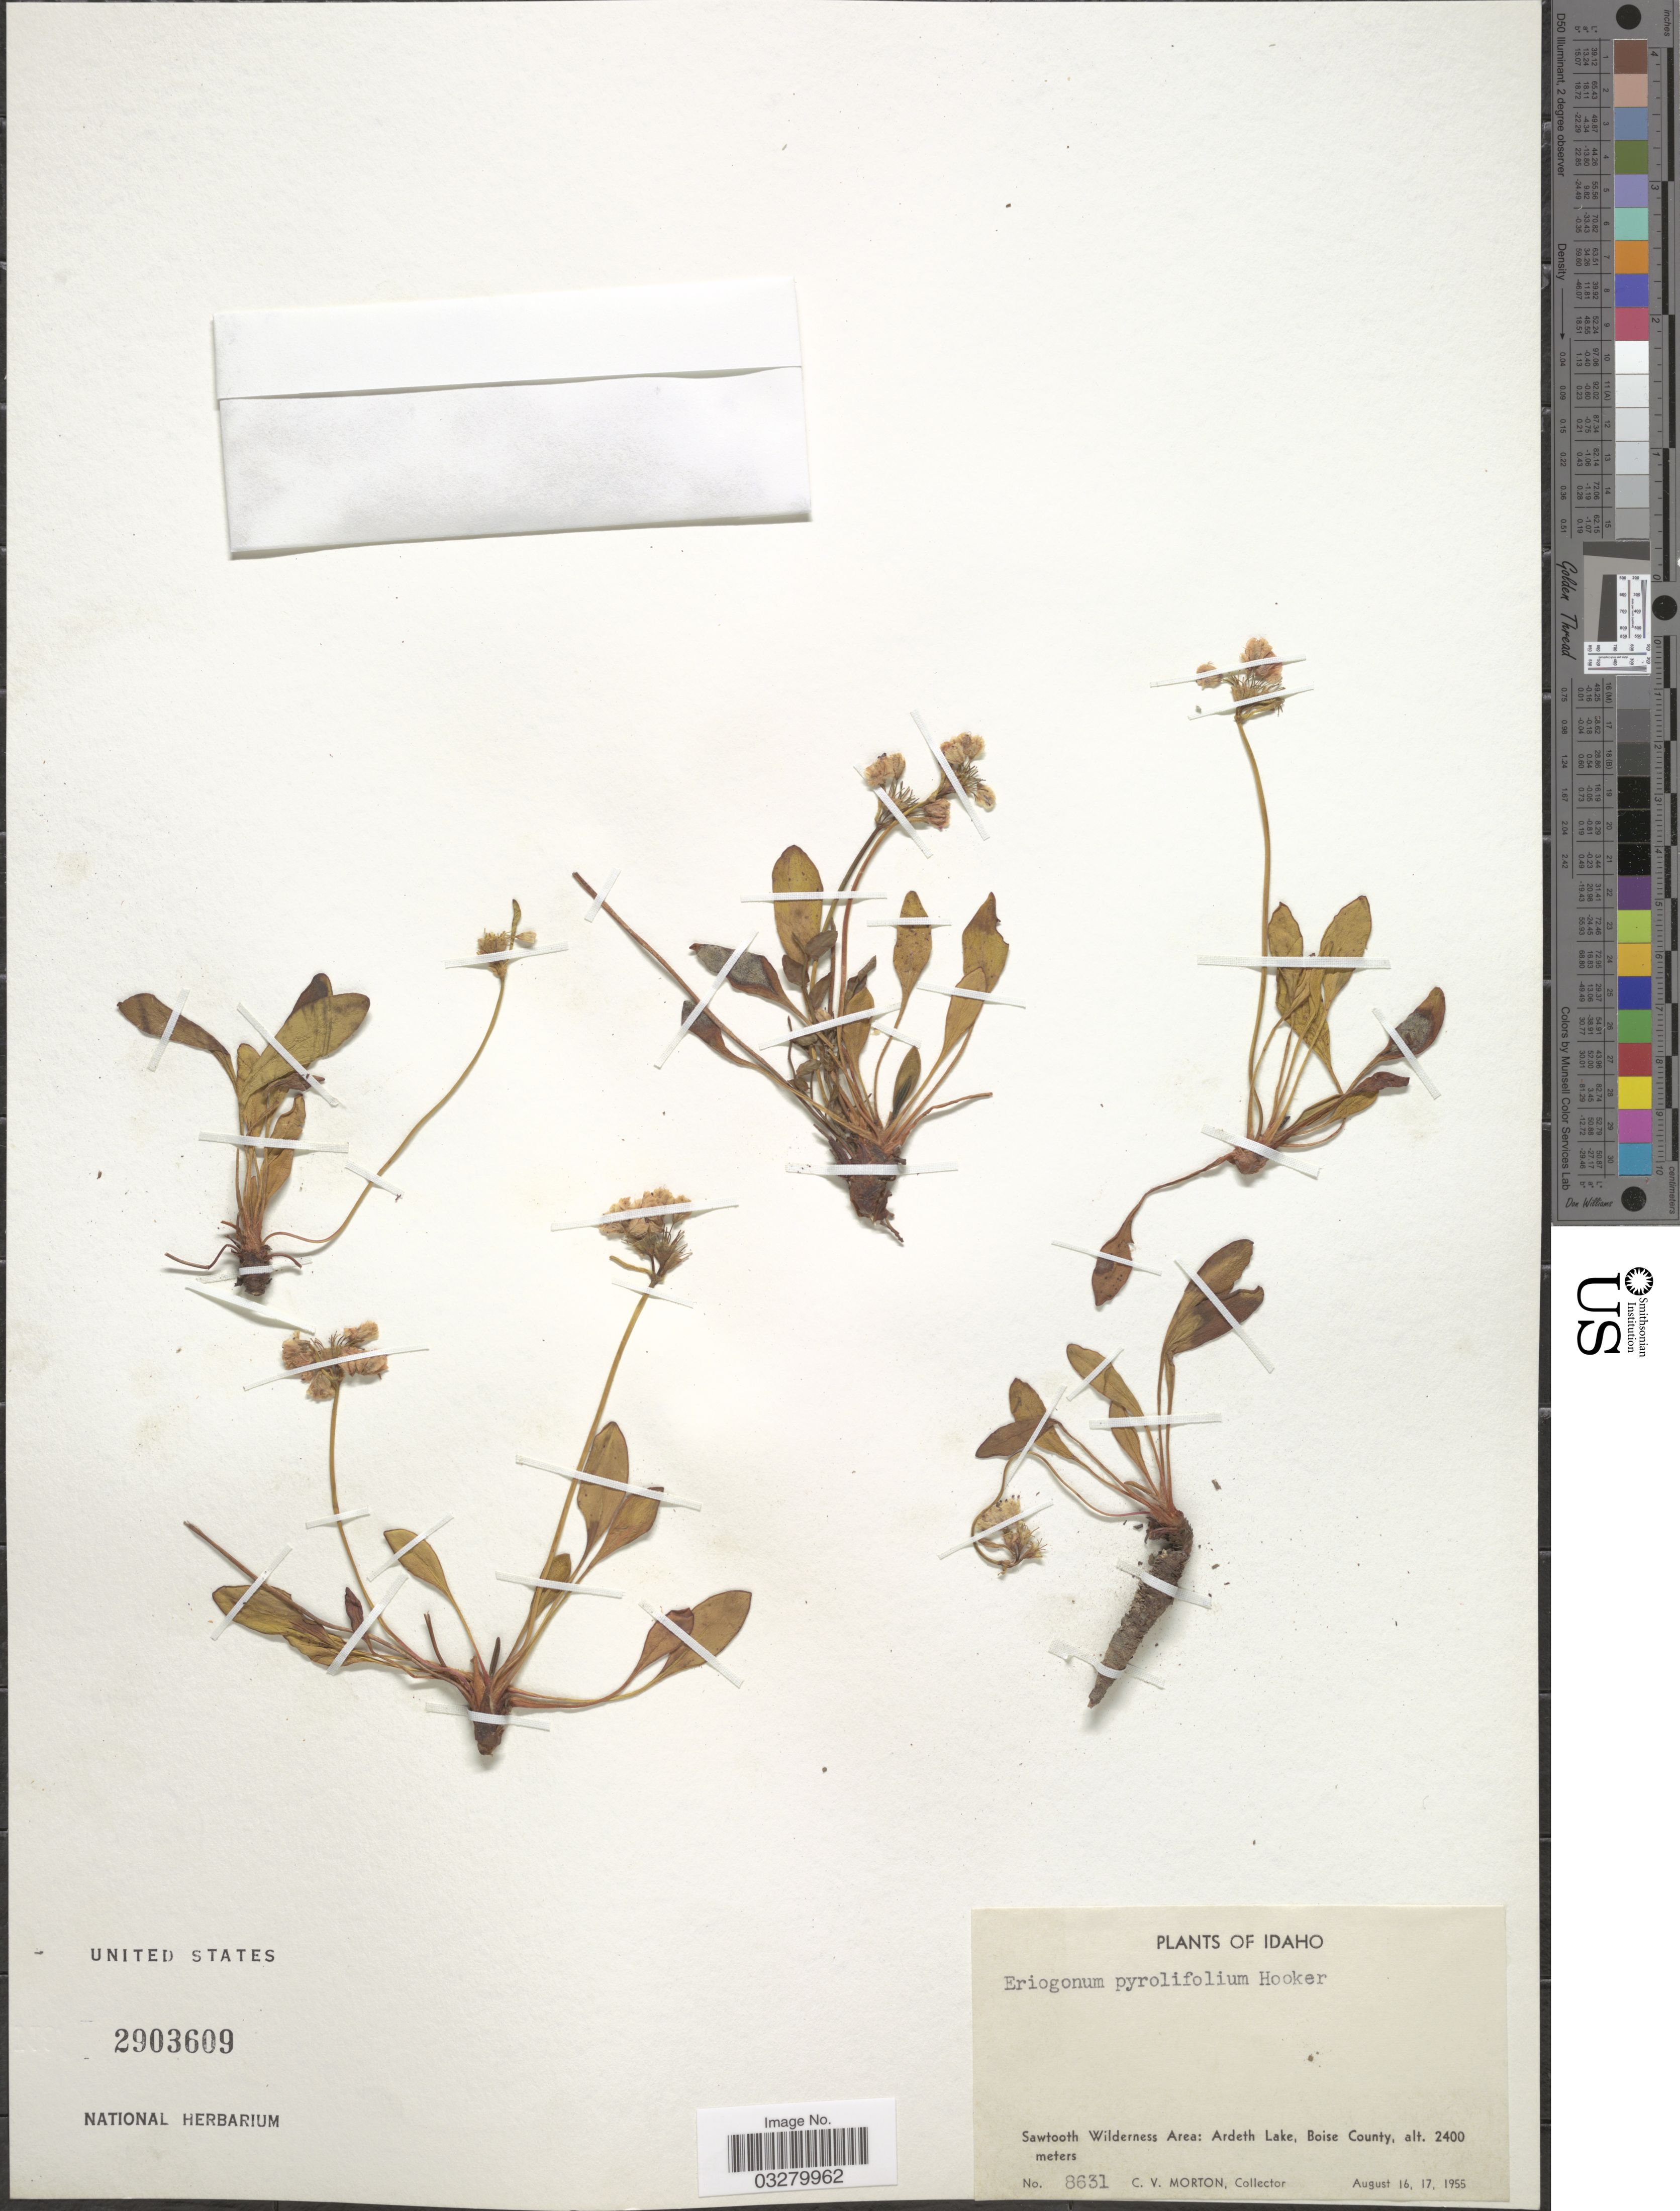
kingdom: Plantae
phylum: Tracheophyta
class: Magnoliopsida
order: Caryophyllales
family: Polygonaceae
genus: Eriogonum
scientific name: Eriogonum pyrolifolium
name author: Hook.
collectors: C. V. Morton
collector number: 8631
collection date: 1955-08-16/1955-08-17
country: United States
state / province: Idaho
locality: Sawtooth Wilderness Area: Ardeth Lake, Boise County.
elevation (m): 2400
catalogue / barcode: US 2903609